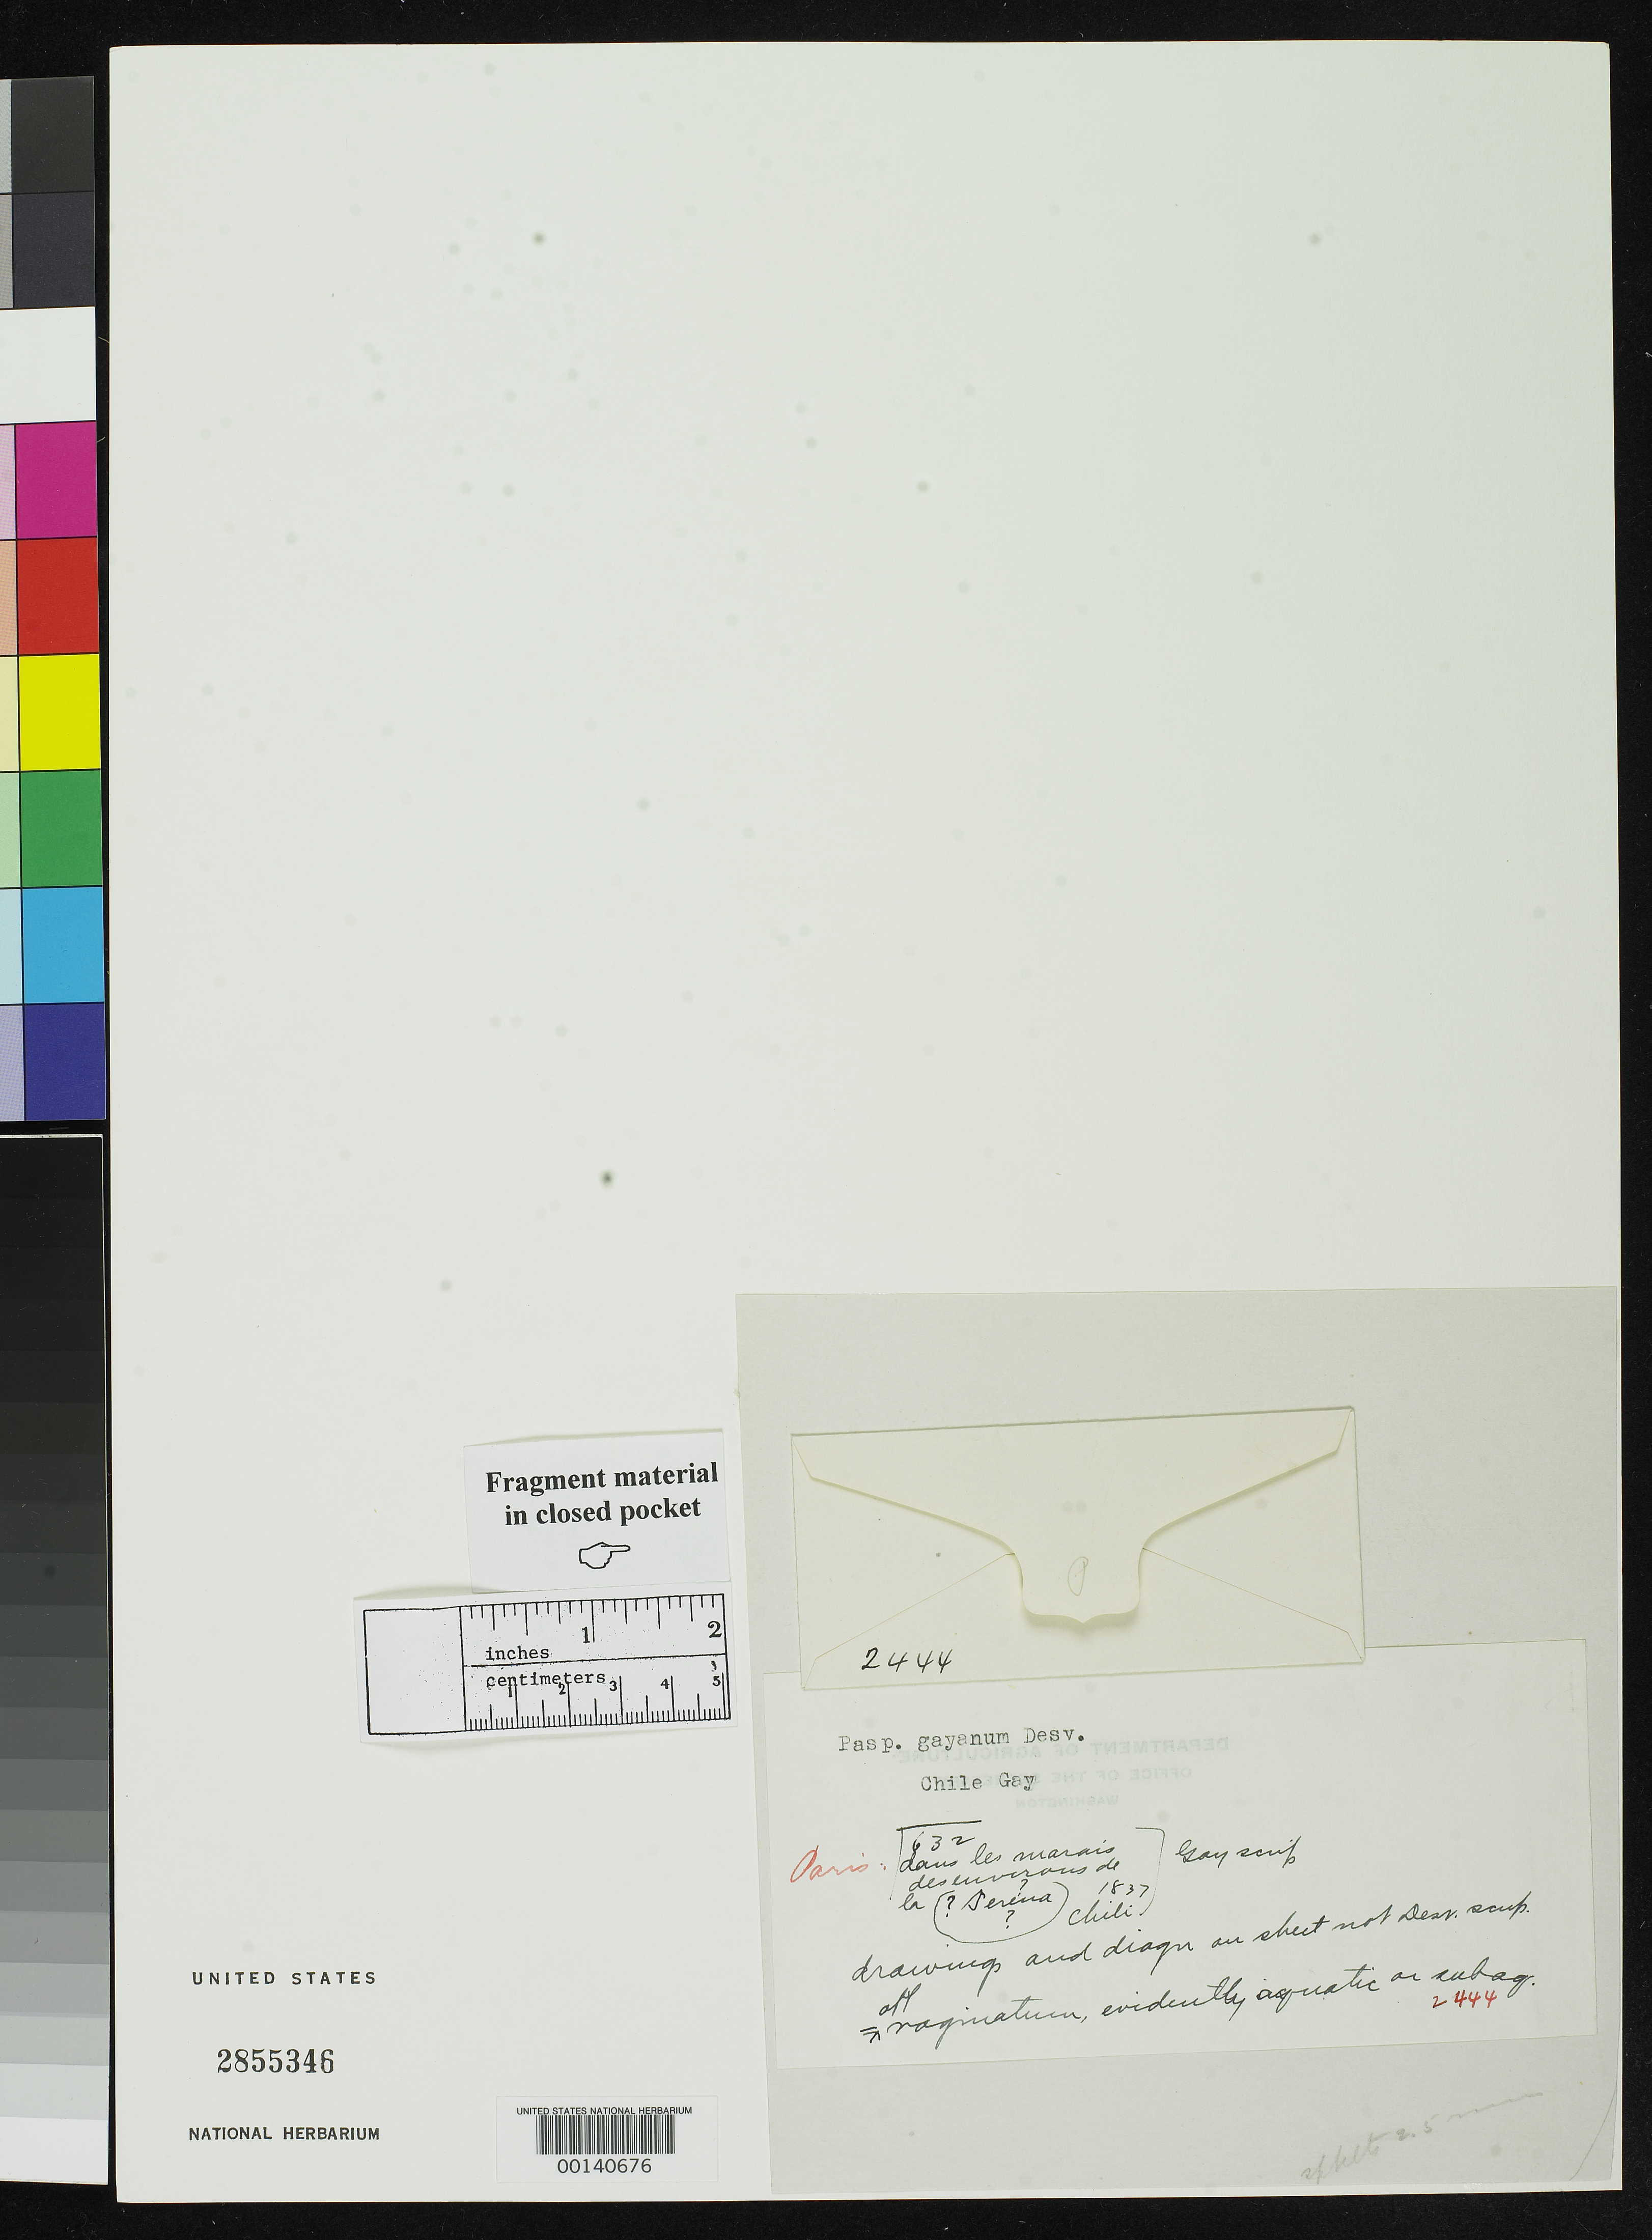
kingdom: Plantae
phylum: Tracheophyta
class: Liliopsida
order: Poales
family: Poaceae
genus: Paspalum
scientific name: Paspalum gayanum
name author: É. Desv. in Gay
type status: Type Fragment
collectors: C. Gay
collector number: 632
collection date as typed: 1837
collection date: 1837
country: Chile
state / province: Coquimbo (IV)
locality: La Serena.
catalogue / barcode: US 2855346